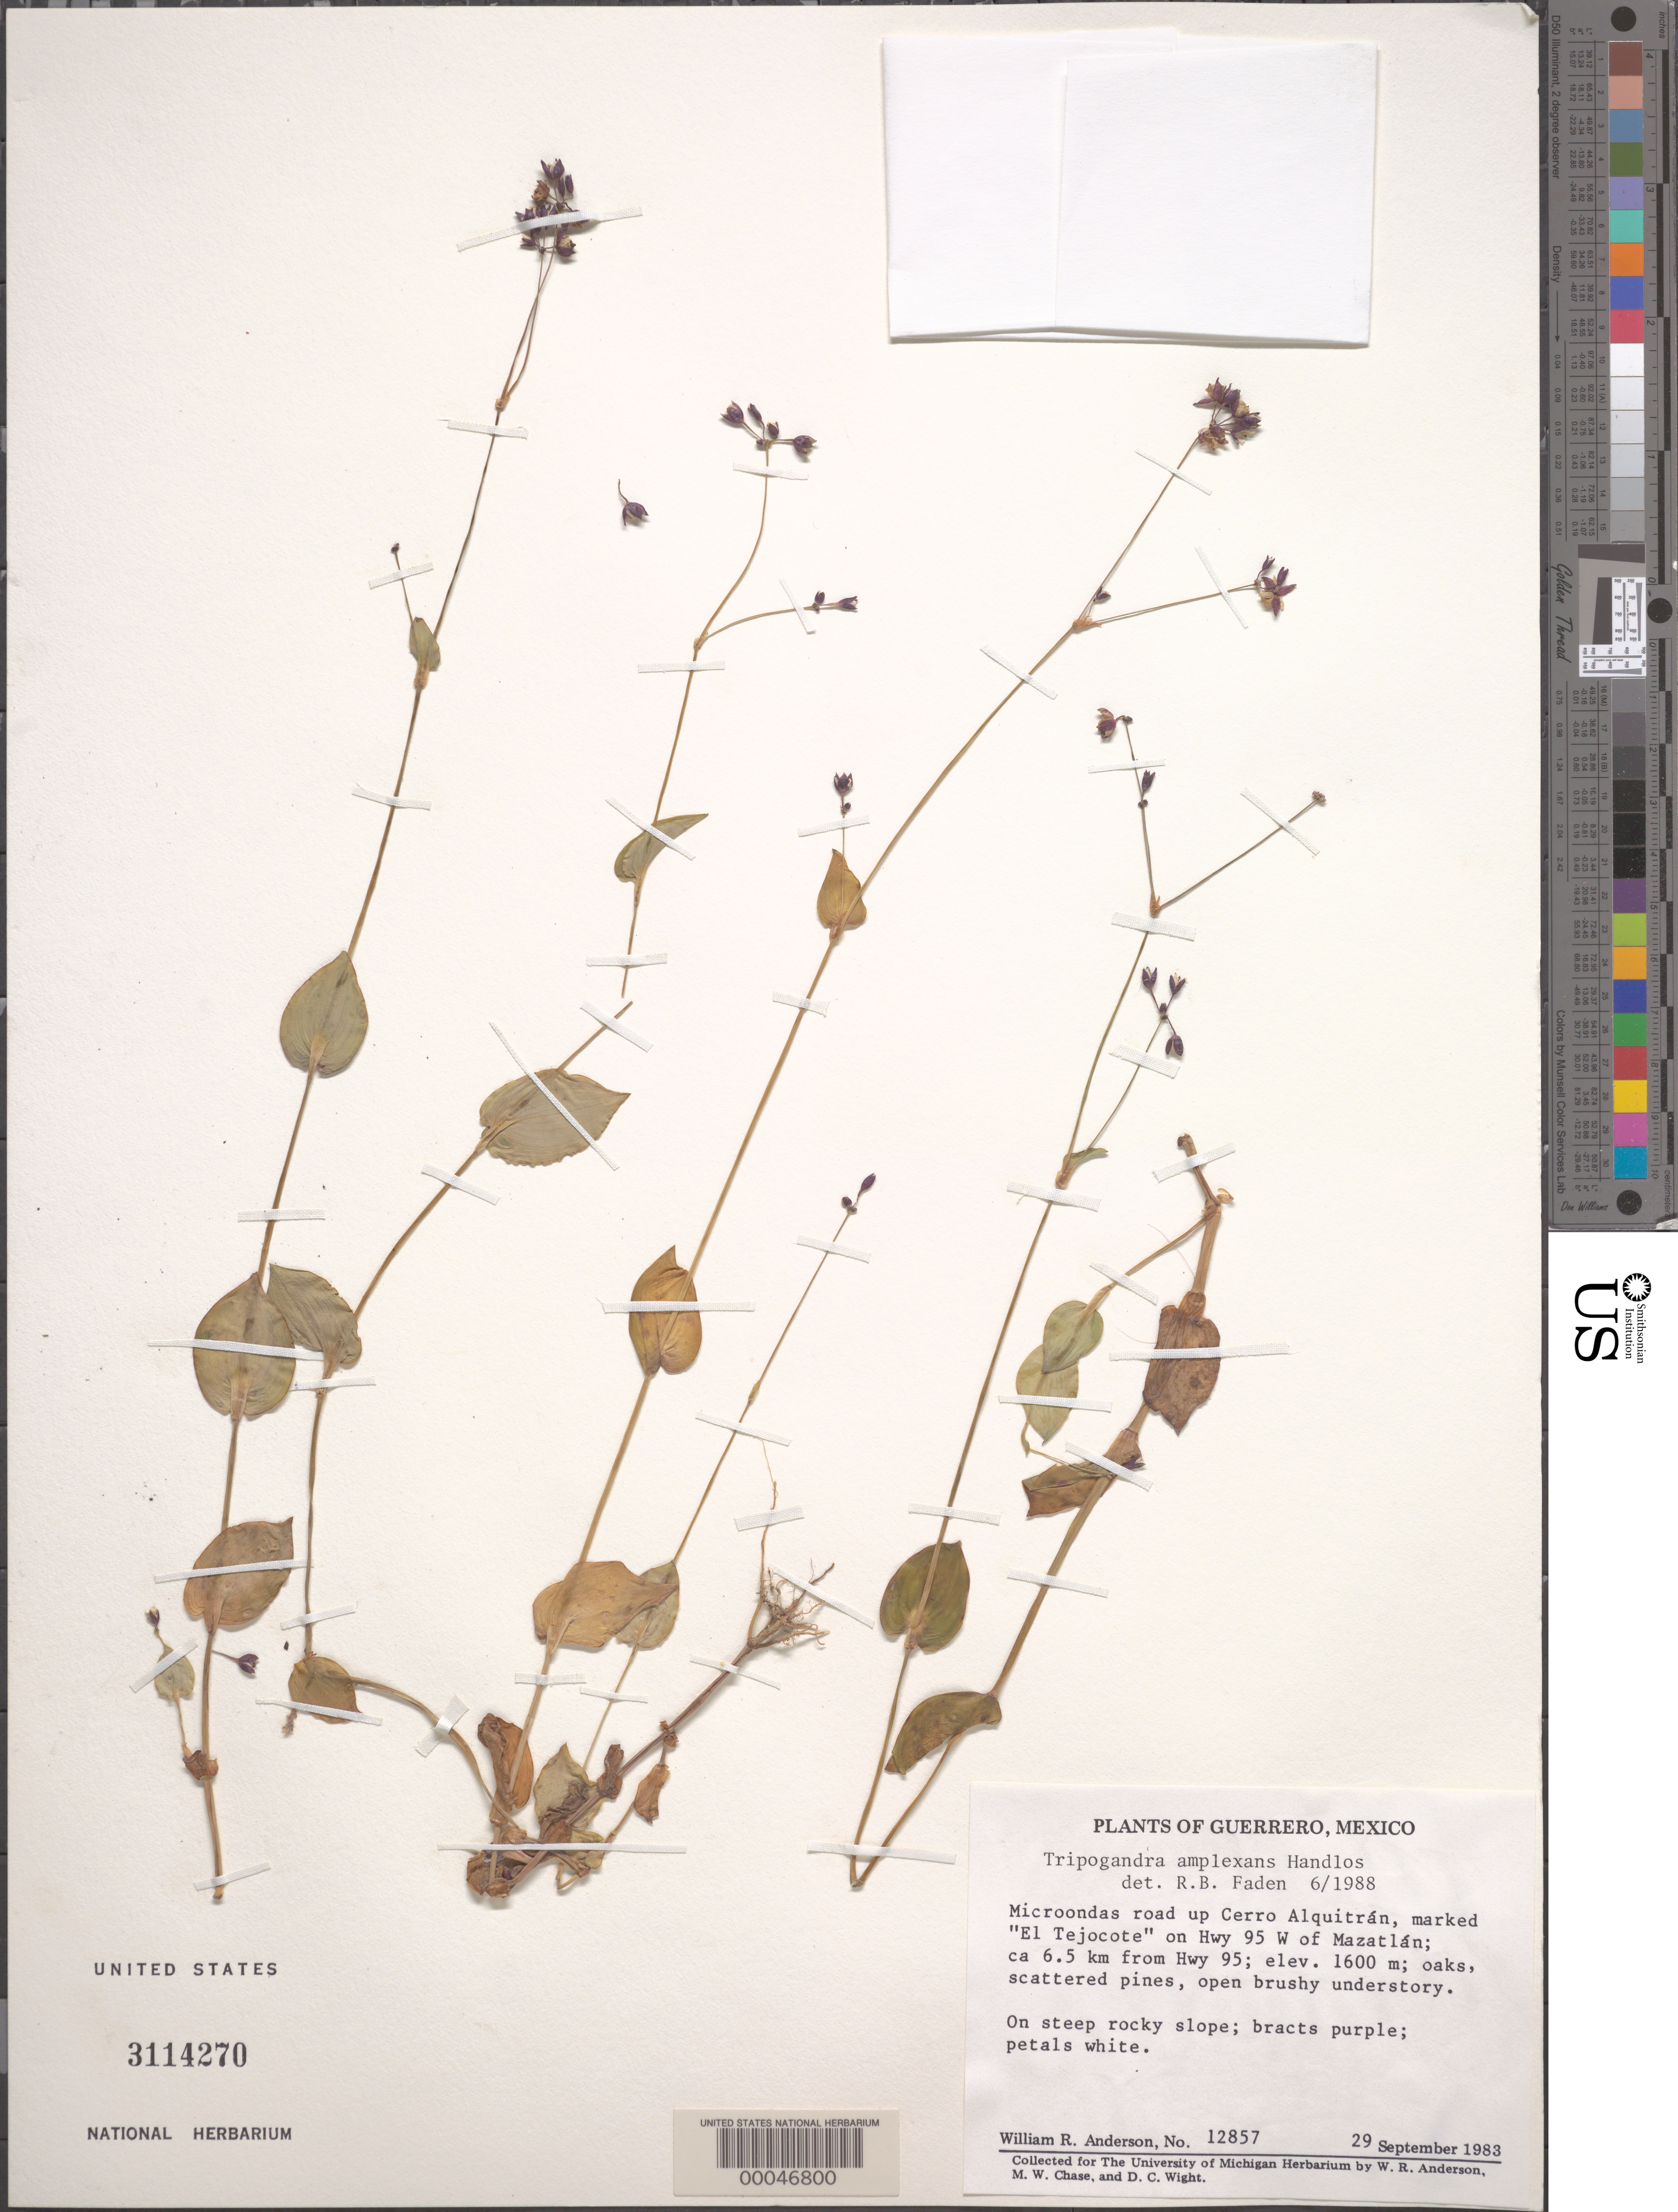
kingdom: Plantae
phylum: Tracheophyta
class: Liliopsida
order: Commelinales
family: Commelinaceae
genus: Tripogandra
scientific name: Tripogandra amplexans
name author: Handlos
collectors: W. R. Anderson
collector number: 12857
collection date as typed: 29 Sep 1983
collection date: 1983-09-29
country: Mexico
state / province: Guerrero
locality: Microondas road up Cerro Alquitran, marked "El Tejocote" on hwy 95 W of Mazatlan; ca 6.5 km from hwy 95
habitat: On steep rocky slope; open brushy understory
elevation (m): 1600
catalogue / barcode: US 3114270